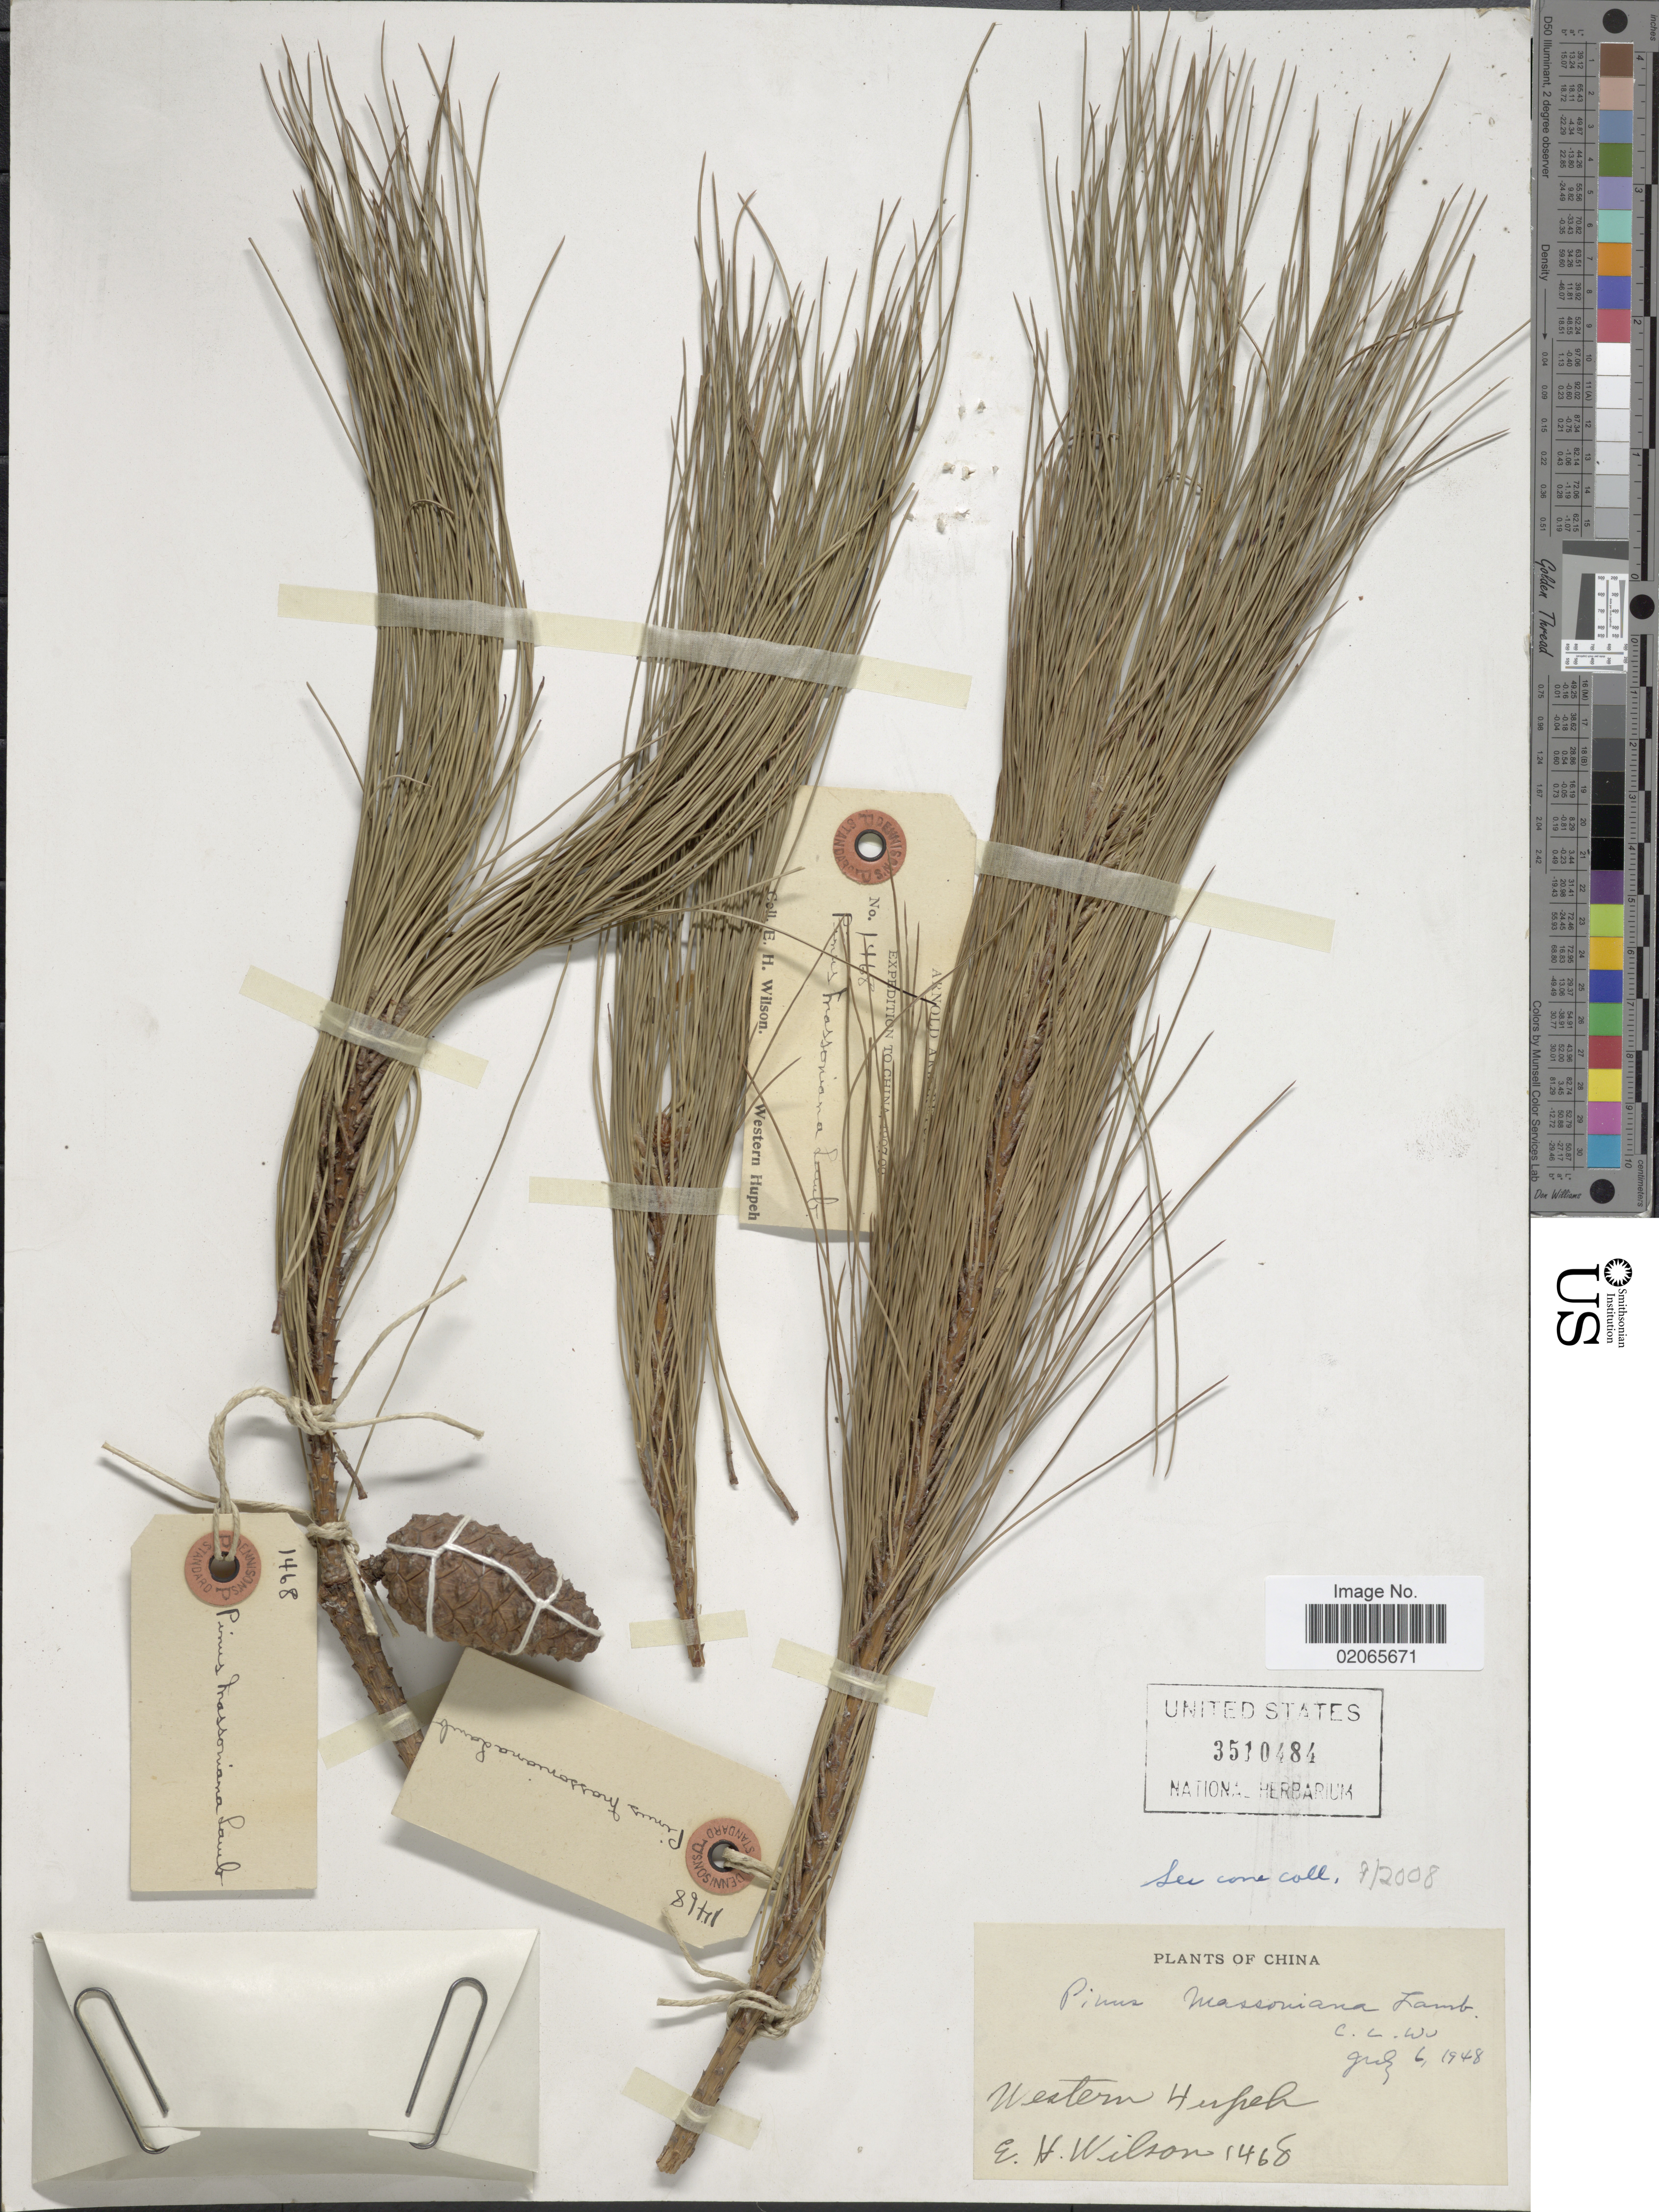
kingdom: Plantae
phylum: Tracheophyta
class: Pinopsida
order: Pinales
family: Pinaceae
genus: Pinus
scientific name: Pinus massoniana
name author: D. Don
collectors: E. Wilson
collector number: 1468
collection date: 1907/1909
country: China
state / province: Hubei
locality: Western Hupeh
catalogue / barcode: US 3510484